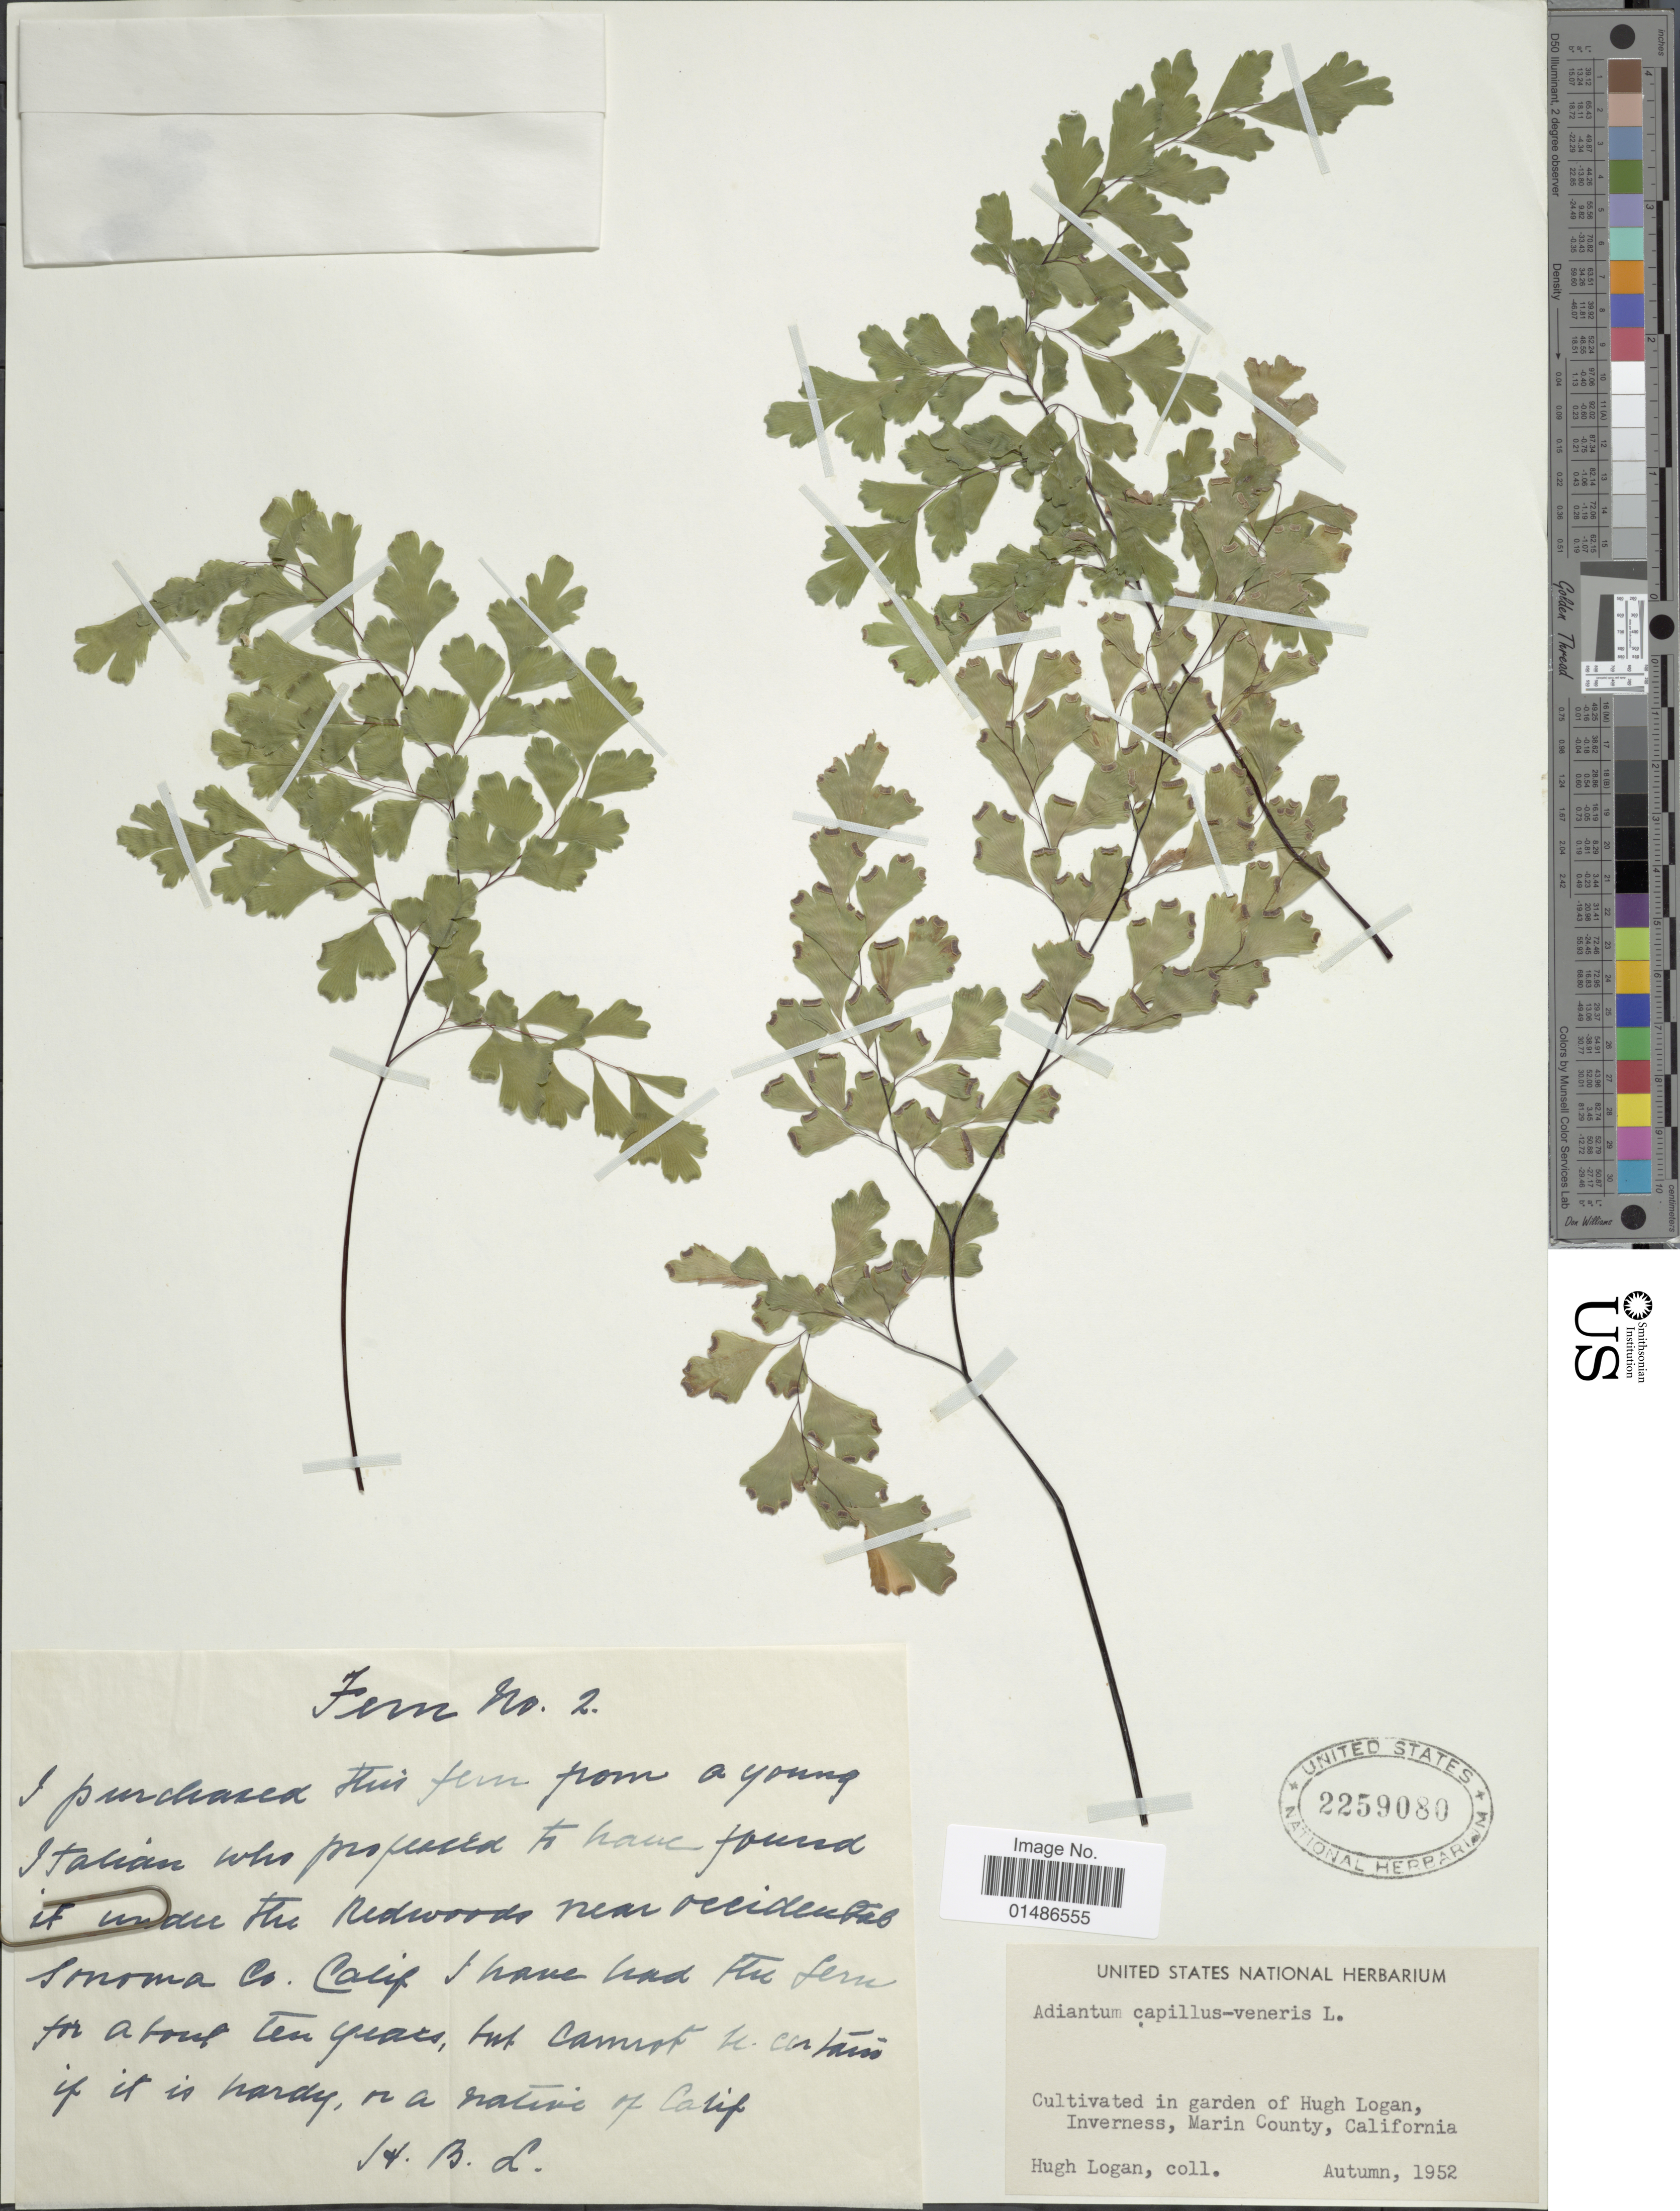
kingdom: Plantae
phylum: Tracheophyta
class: Polypodiopsida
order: Polypodiales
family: Pteridaceae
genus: Adiantum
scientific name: Adiantum capillus-veneris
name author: L.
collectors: H. Logan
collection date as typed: Autumn, 1952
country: United States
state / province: California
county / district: Marin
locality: Cultivated in garden of Hugh Logan, Inverness, Marin County.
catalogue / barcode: US 2259080